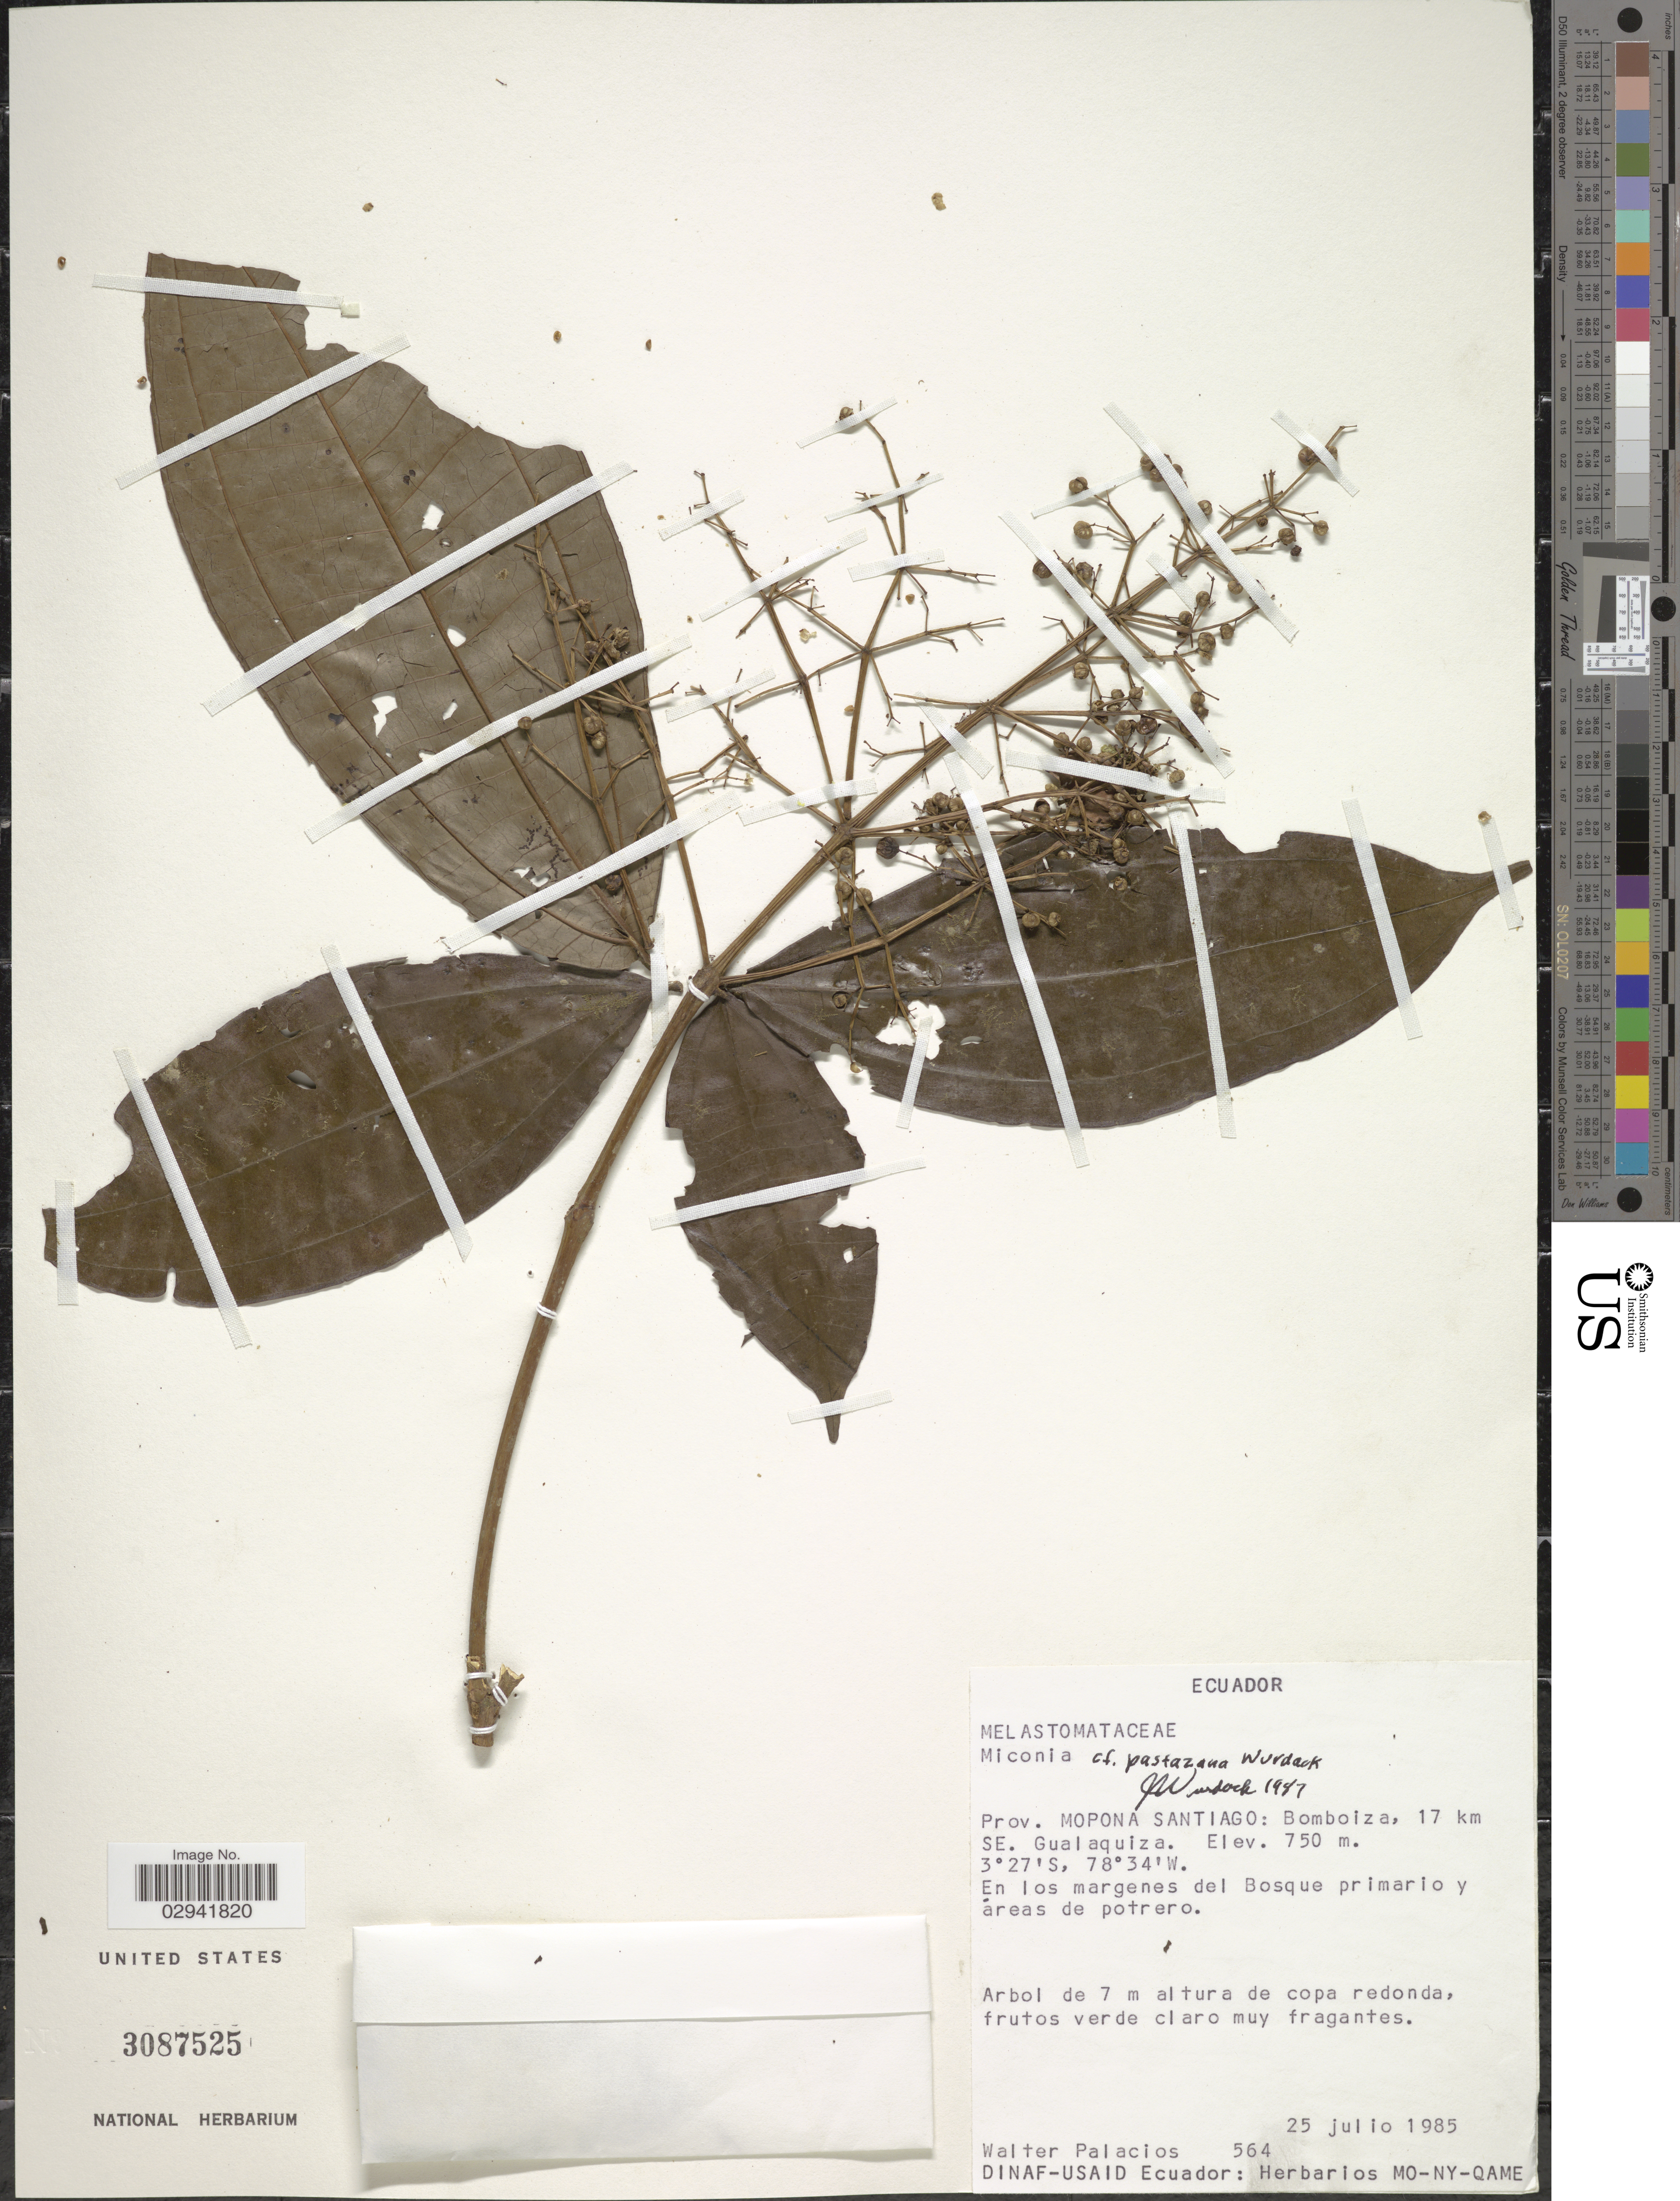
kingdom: Plantae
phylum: Tracheophyta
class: Magnoliopsida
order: Myrtales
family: Melastomataceae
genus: Miconia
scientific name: Miconia pastazana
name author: Wurdack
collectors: W. Palacios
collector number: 564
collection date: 1985-07-25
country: Ecuador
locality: Prov. Mopona Santiago: Bomboiza, 17 km SE. Gualaquiza.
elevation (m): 750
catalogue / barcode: US 3087525